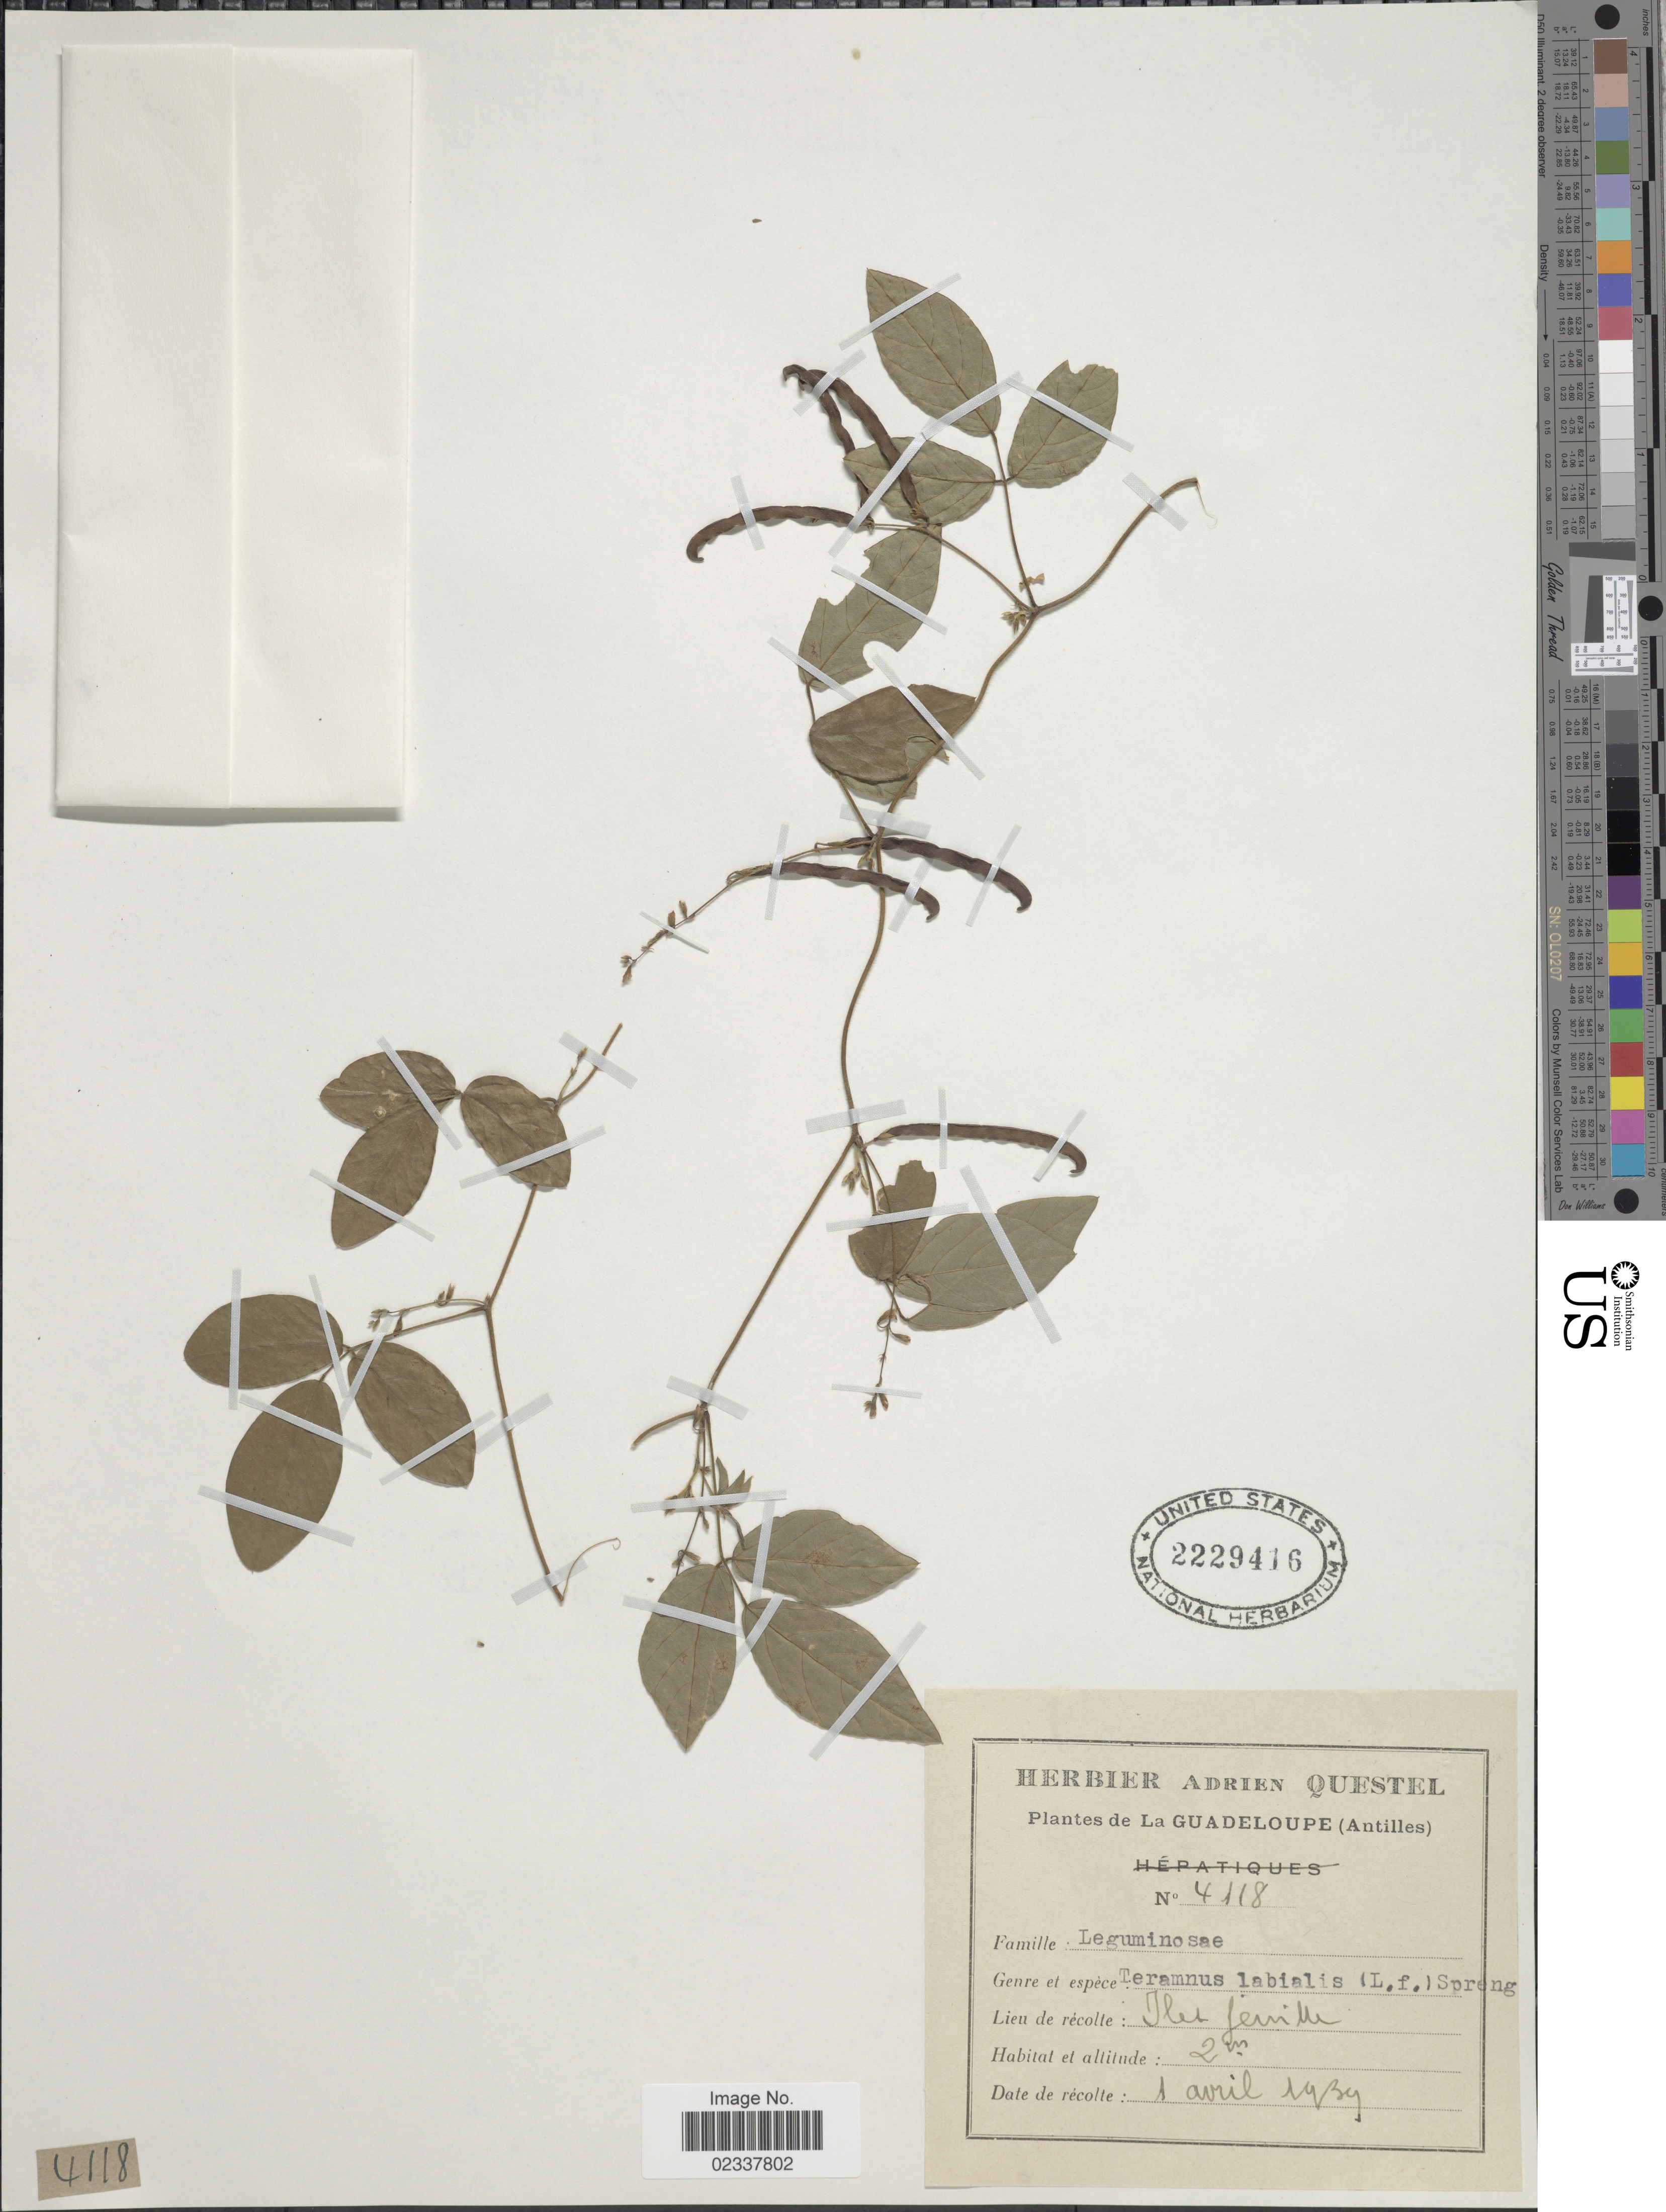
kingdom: Plantae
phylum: Tracheophyta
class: Magnoliopsida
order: Fabales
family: Fabaceae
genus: Teramnus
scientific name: Teramnus labialis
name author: (L. f.) Spreng.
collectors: ex herb. A. Questal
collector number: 4118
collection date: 1939-04-01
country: Guadeloupe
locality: Ilet Jemille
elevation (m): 2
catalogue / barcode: US 2229416